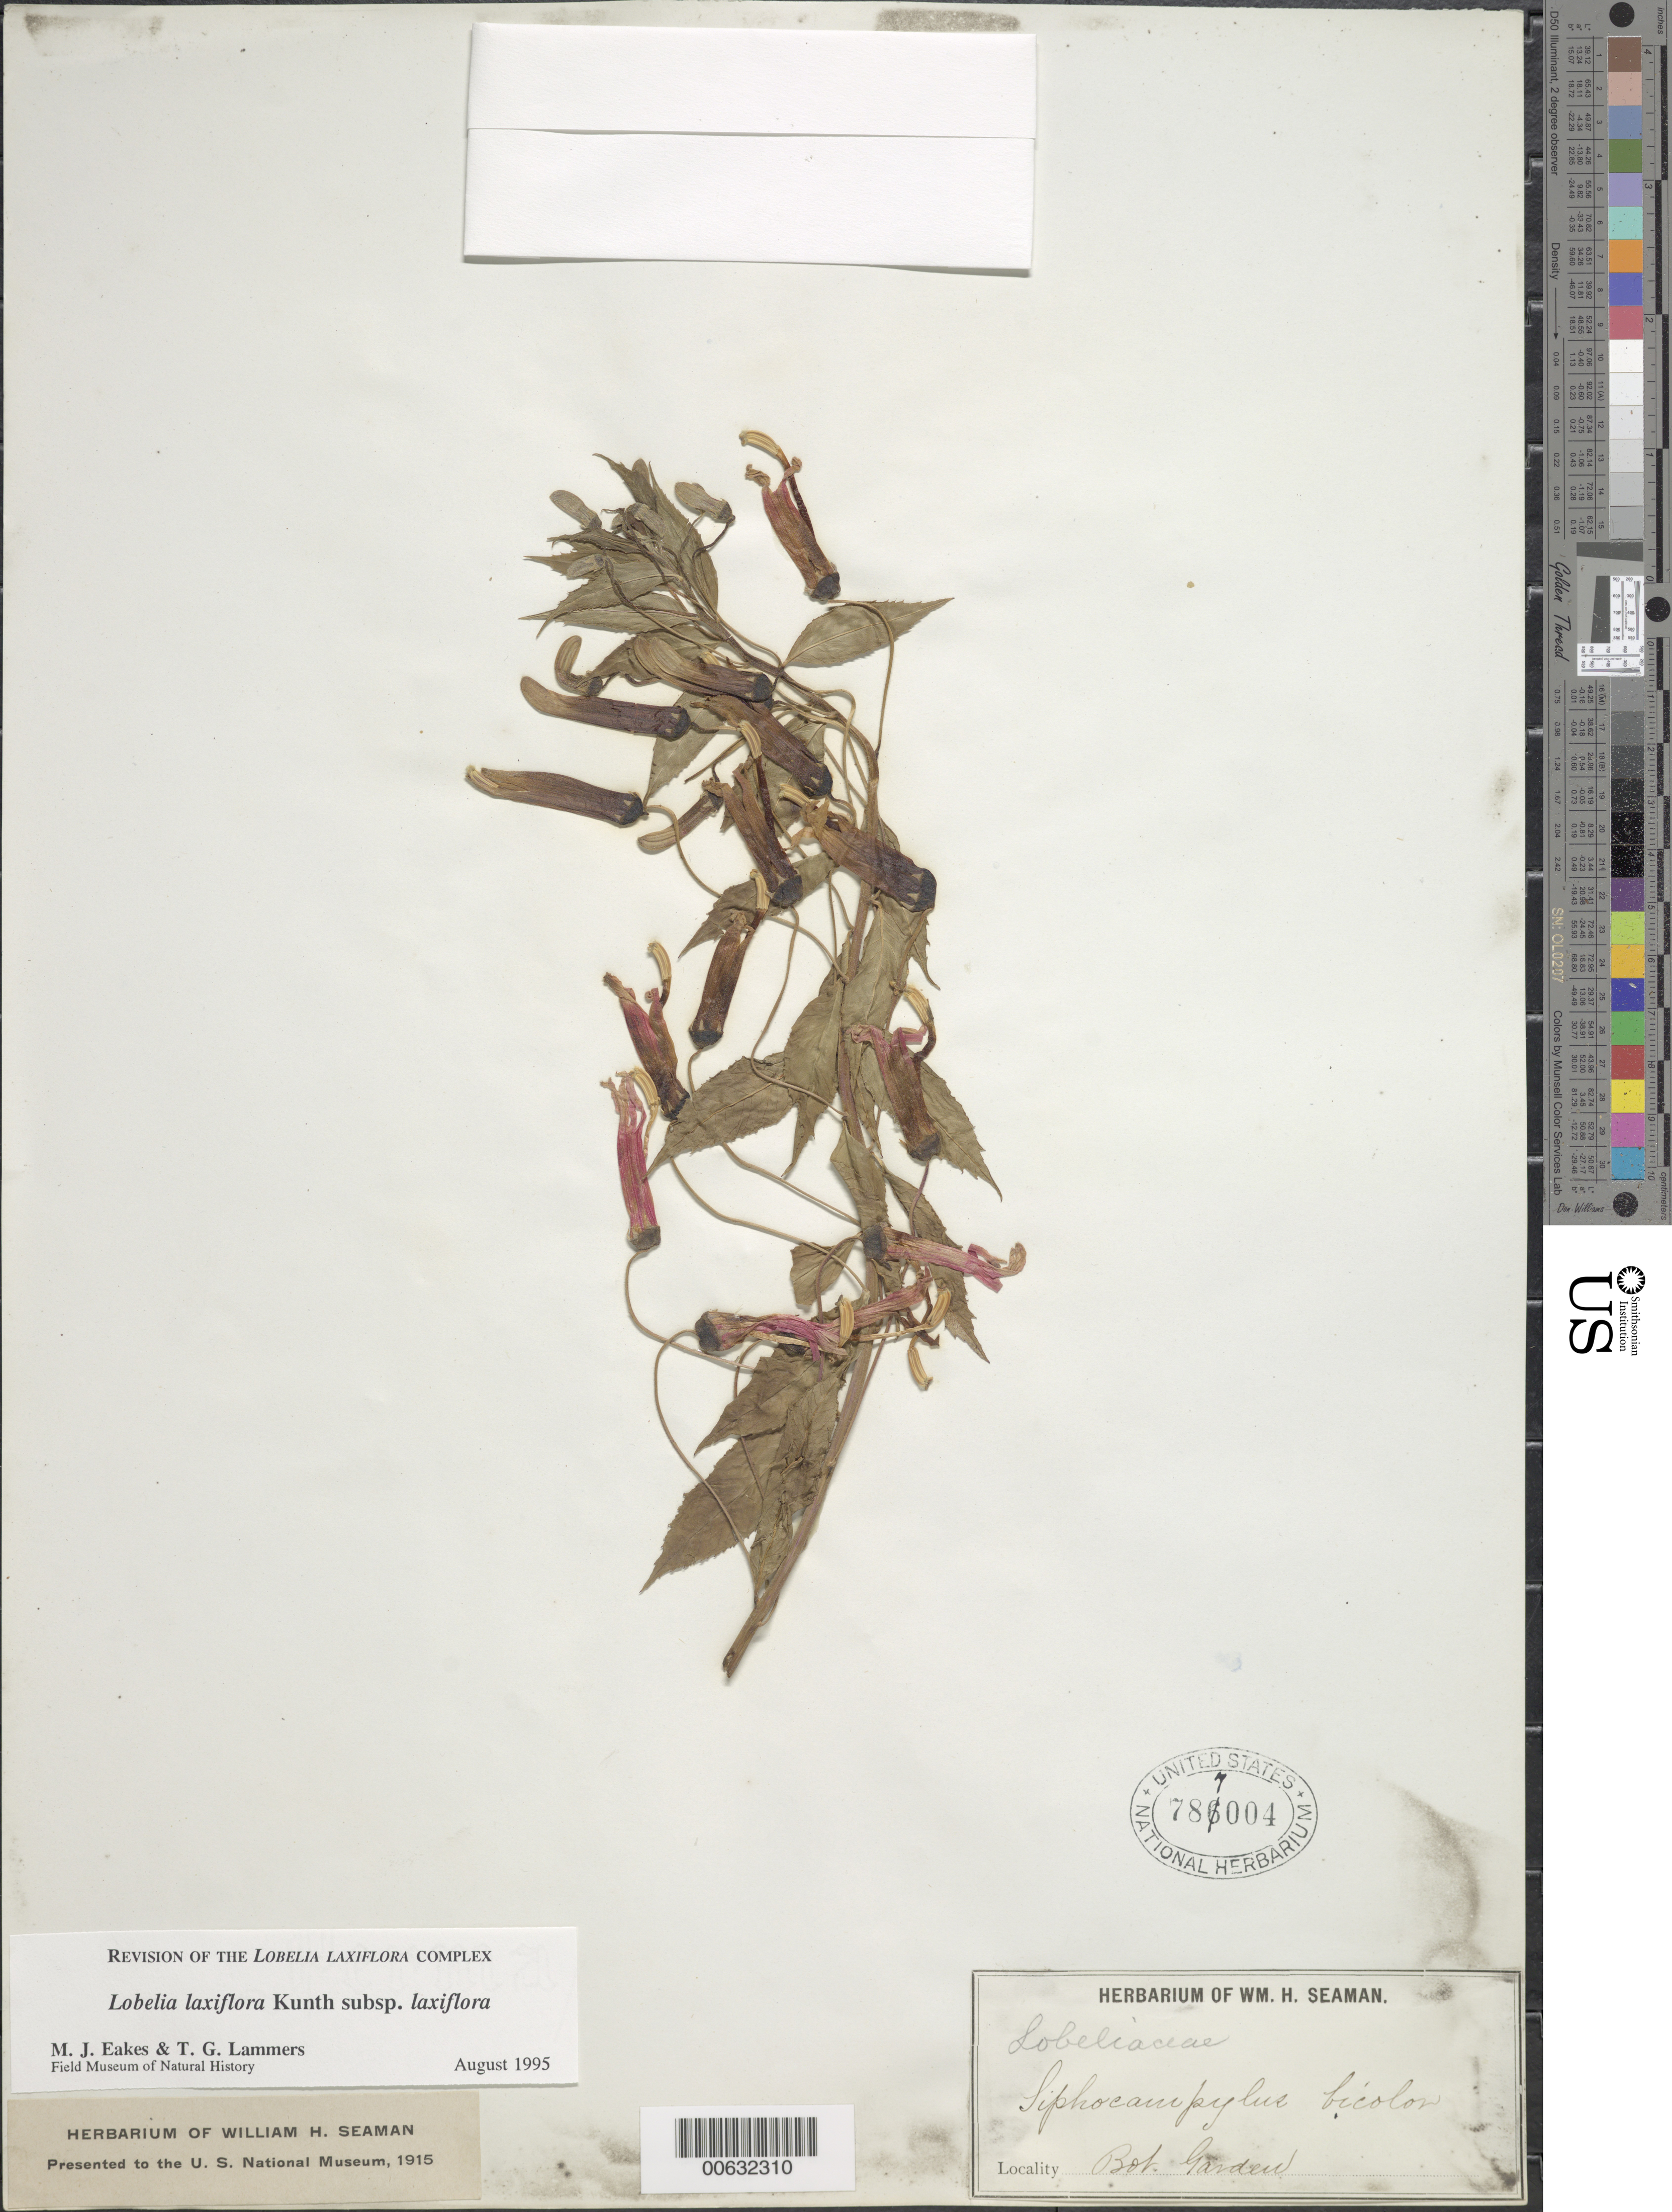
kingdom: Plantae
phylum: Tracheophyta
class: Magnoliopsida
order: Asterales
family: Campanulaceae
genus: Lobelia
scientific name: Lobelia laxiflora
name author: Kunth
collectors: W. Seaman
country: United States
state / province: District of Columbia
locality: Botanical gardens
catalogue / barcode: US 787004